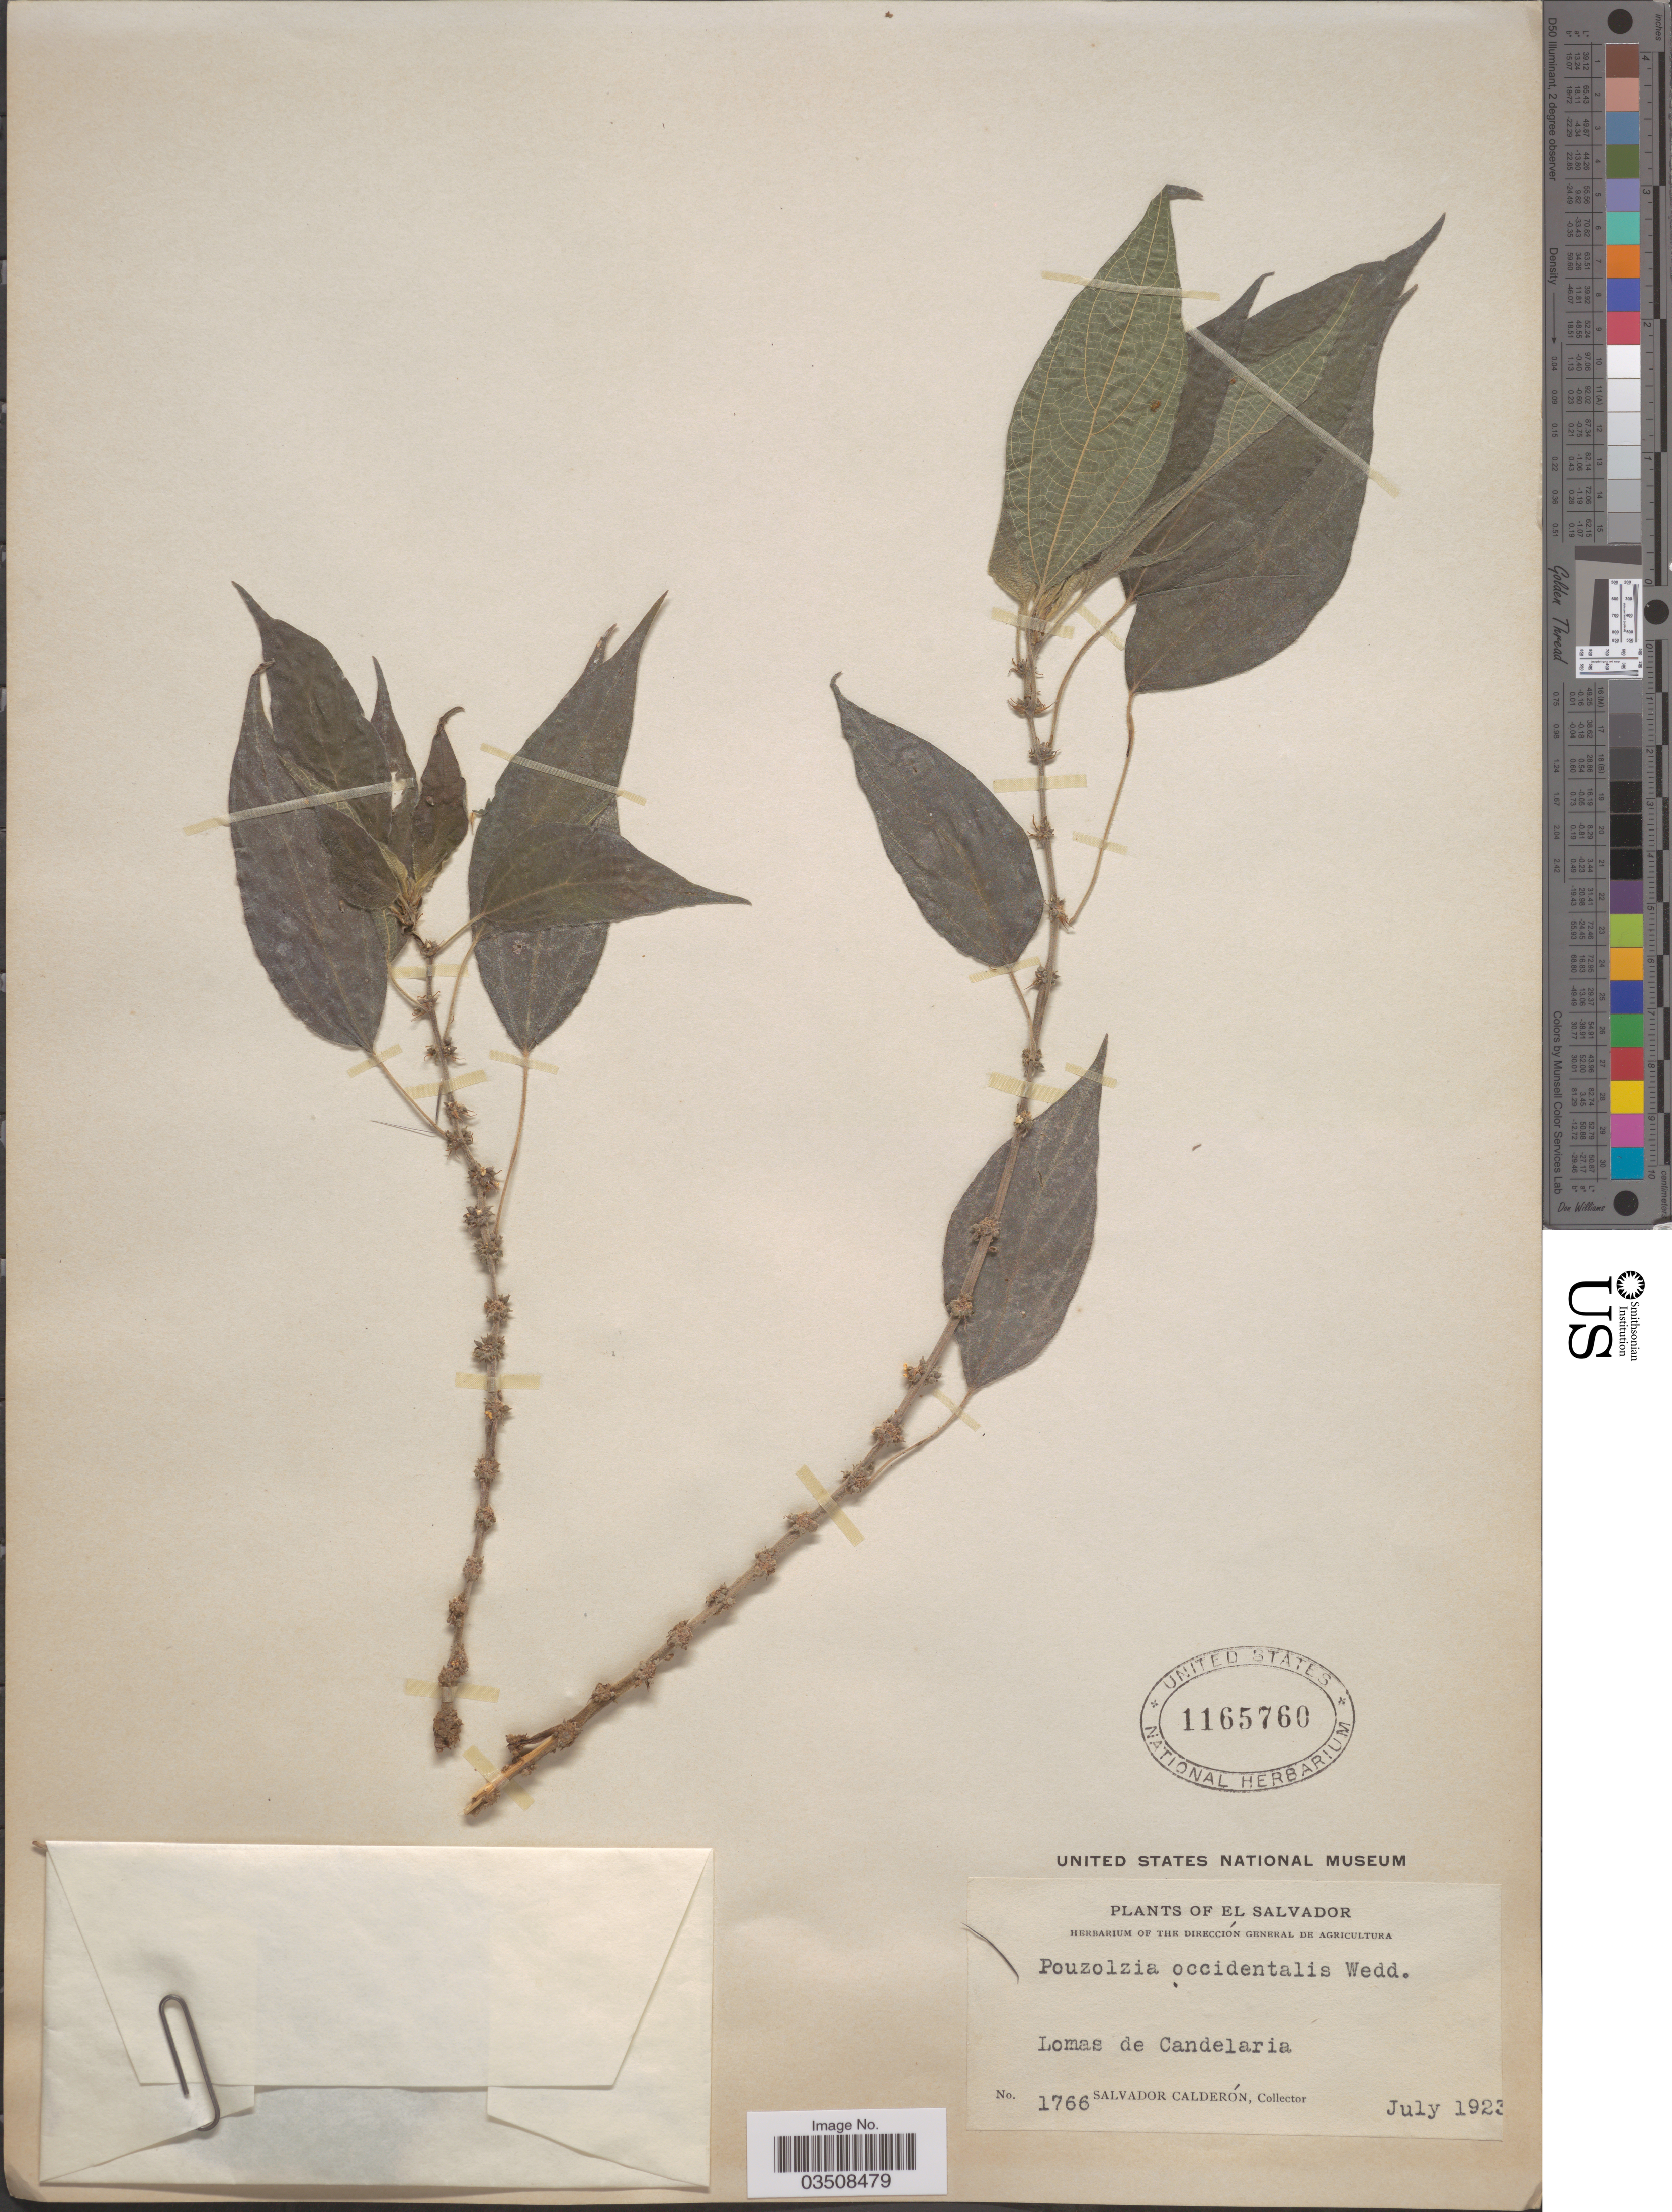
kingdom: Plantae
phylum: Tracheophyta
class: Magnoliopsida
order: Rosales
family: Urticaceae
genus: Pouzolzia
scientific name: Pouzolzia occidentalis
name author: (Liebm.) Wedd.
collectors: S. Calderón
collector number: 1766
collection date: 1923-07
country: El Salvador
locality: Lomas de Candelaria.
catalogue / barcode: US 1165760